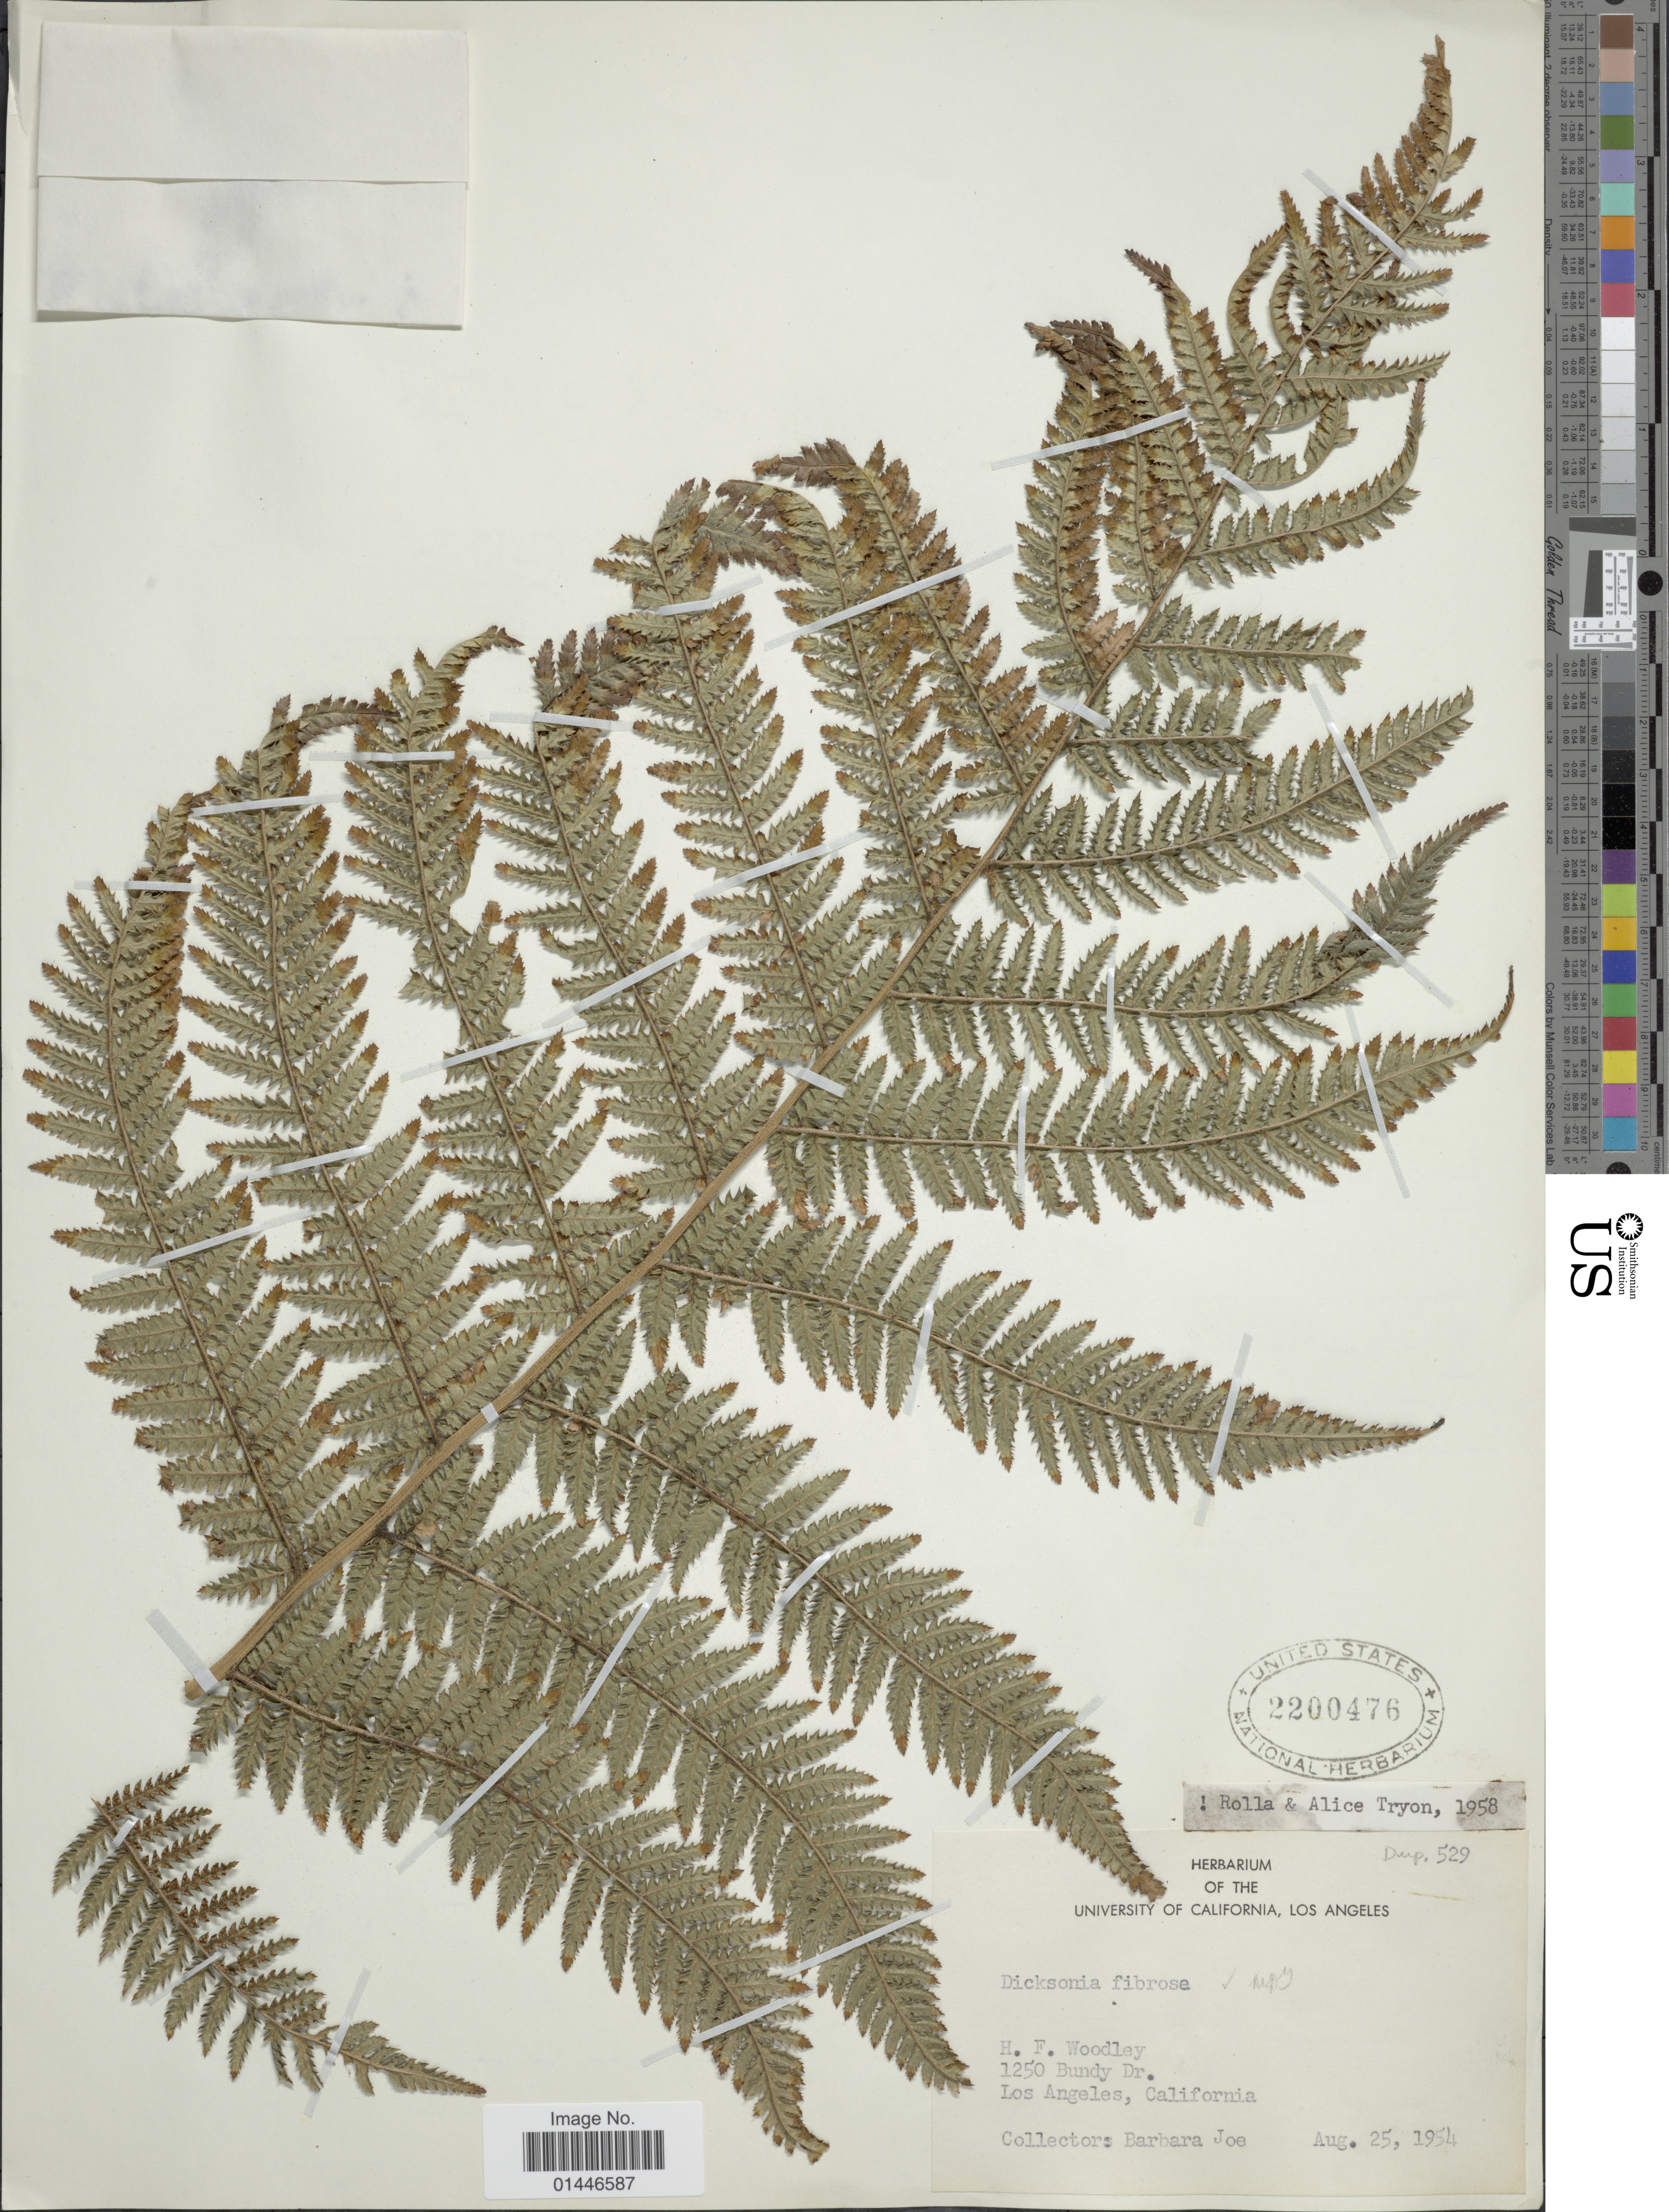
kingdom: Plantae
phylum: Tracheophyta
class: Polypodiopsida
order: Cyatheales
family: Dicksoniaceae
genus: Dicksonia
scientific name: Dicksonia fibrosa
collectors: B. Joe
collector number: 529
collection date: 1954-08-25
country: United States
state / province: California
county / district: Los Angeles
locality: H.F. Woodley, 1250 Bundy Dr. [unsure placement] , Los Angeles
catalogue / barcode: US 2200476